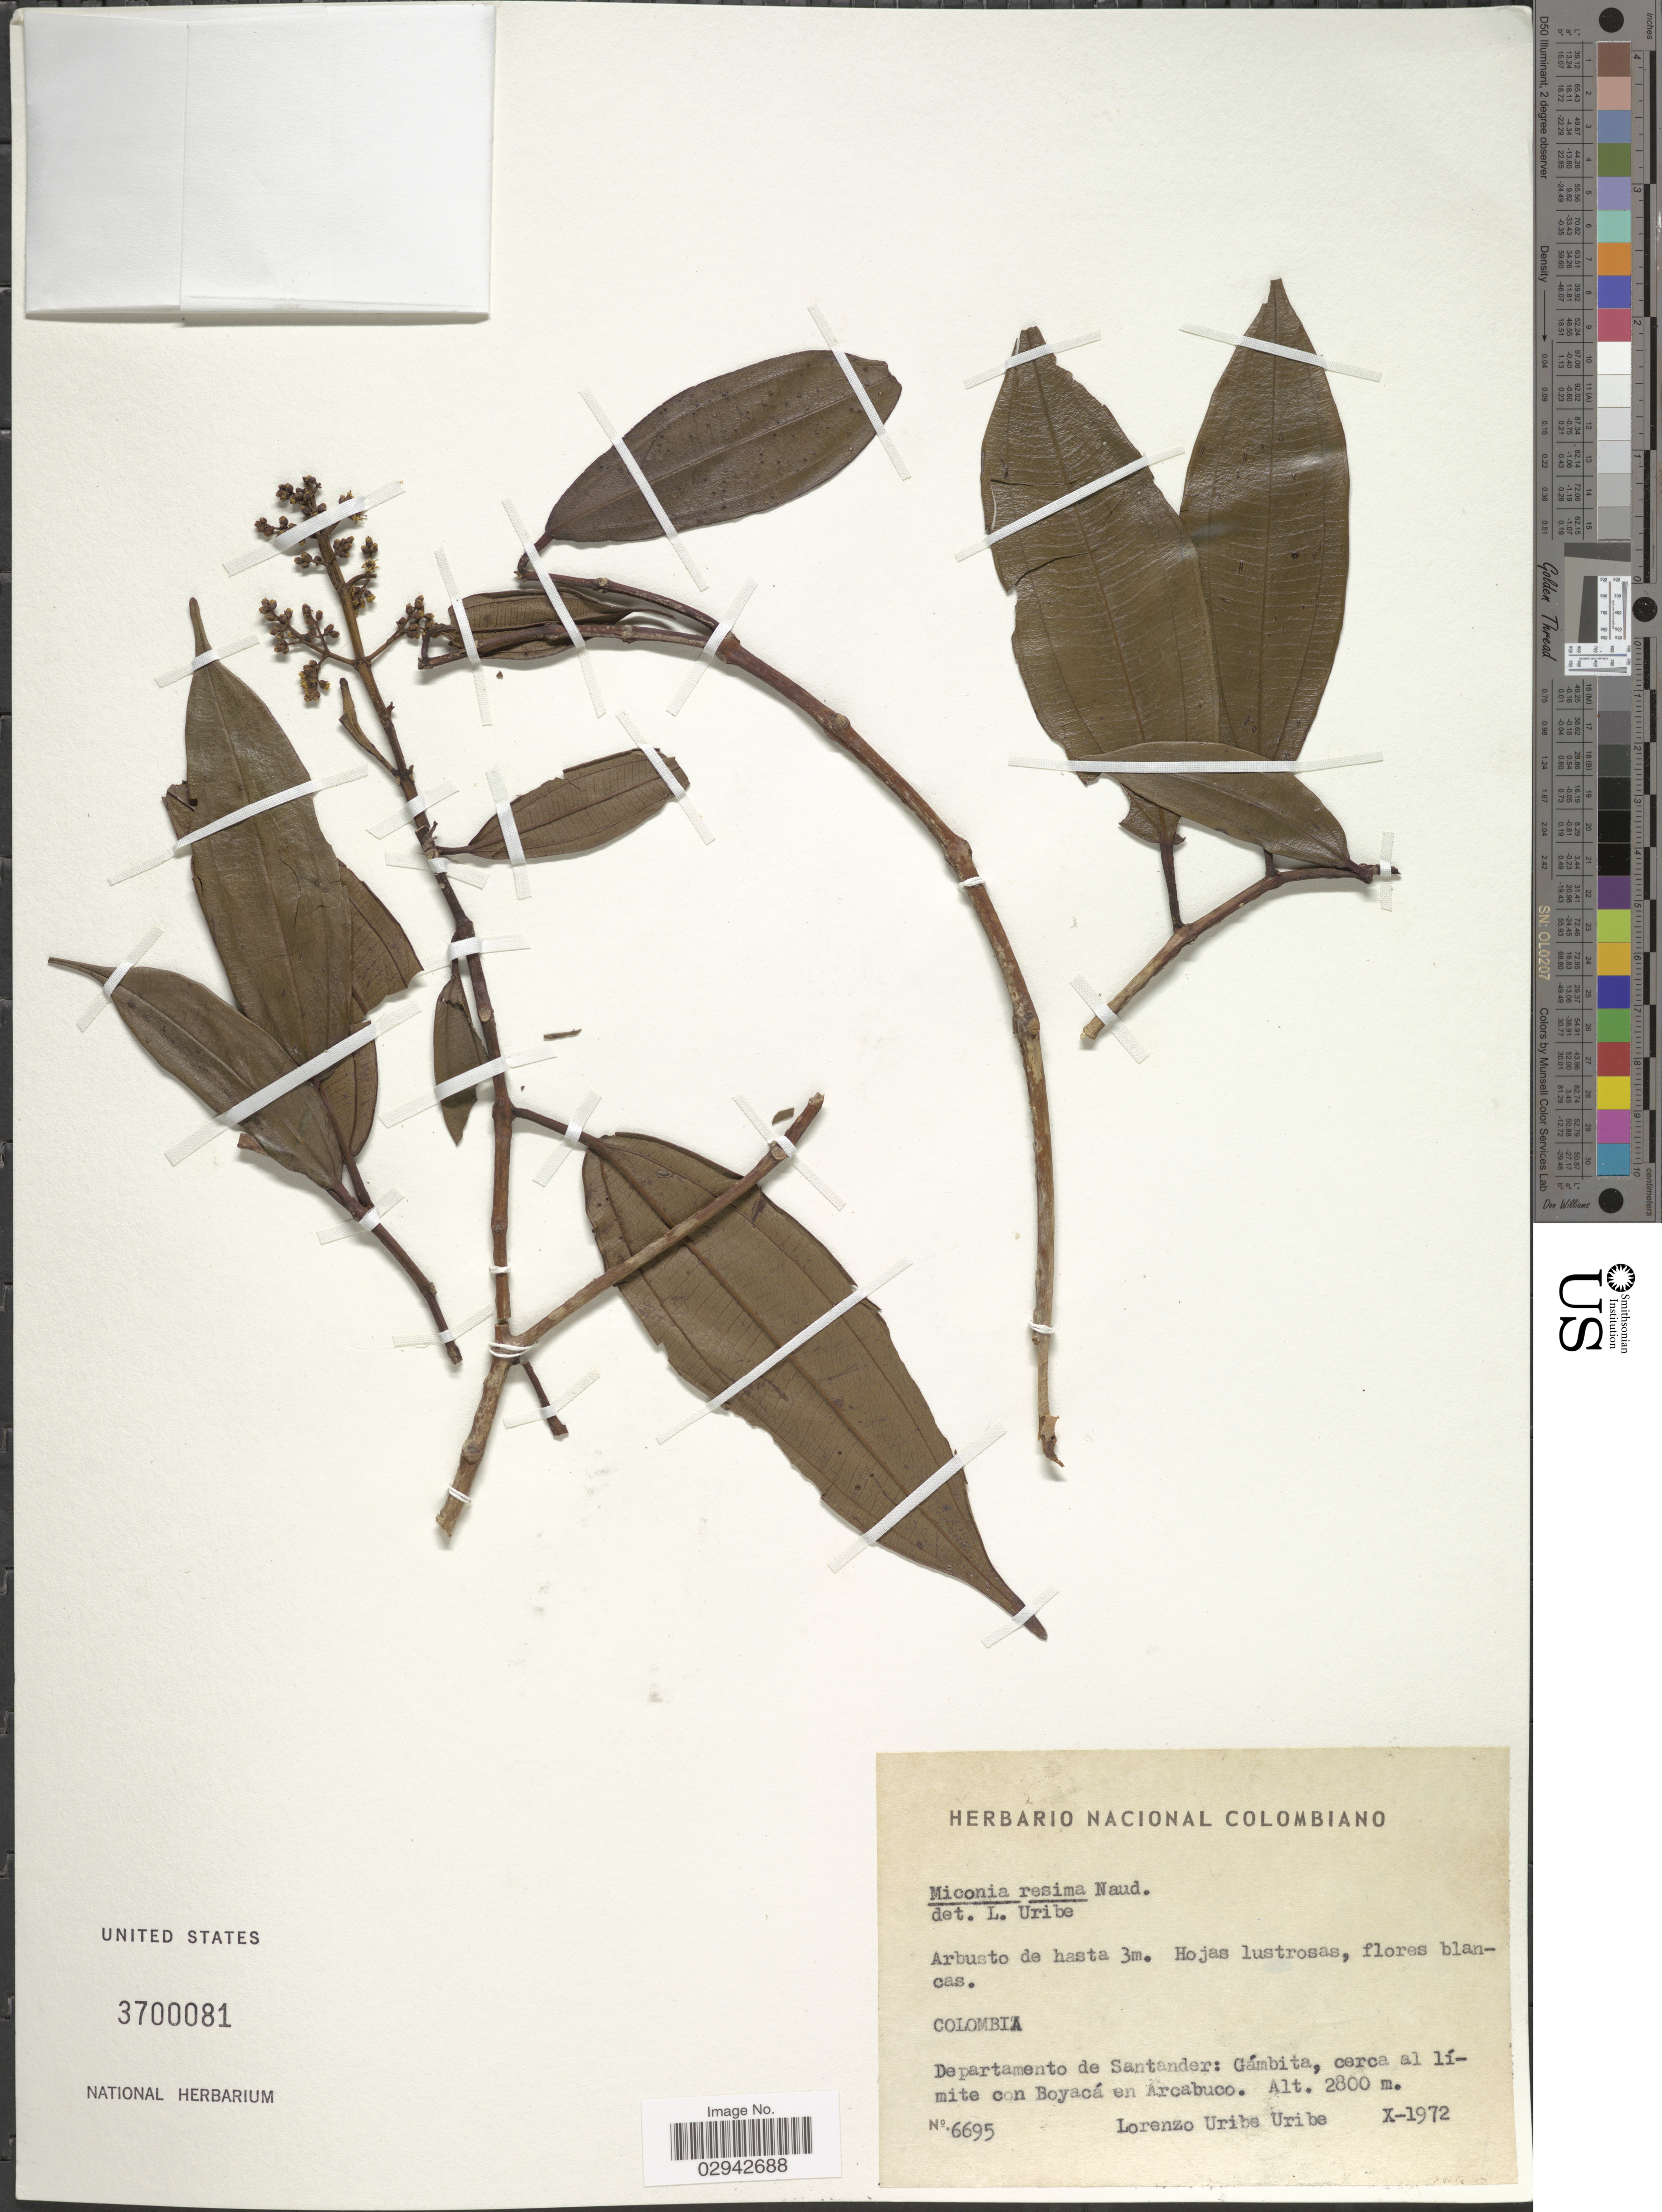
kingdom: Plantae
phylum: Tracheophyta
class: Magnoliopsida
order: Myrtales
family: Melastomataceae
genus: Miconia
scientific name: Miconia resima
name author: Naudin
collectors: L. Uribe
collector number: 6695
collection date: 1972-10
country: Colombia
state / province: Santander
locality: Departamento de Santander: Gámbita, cerca al límite con Boyacá en Arcabuco.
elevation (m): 2800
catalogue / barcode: US 3700081